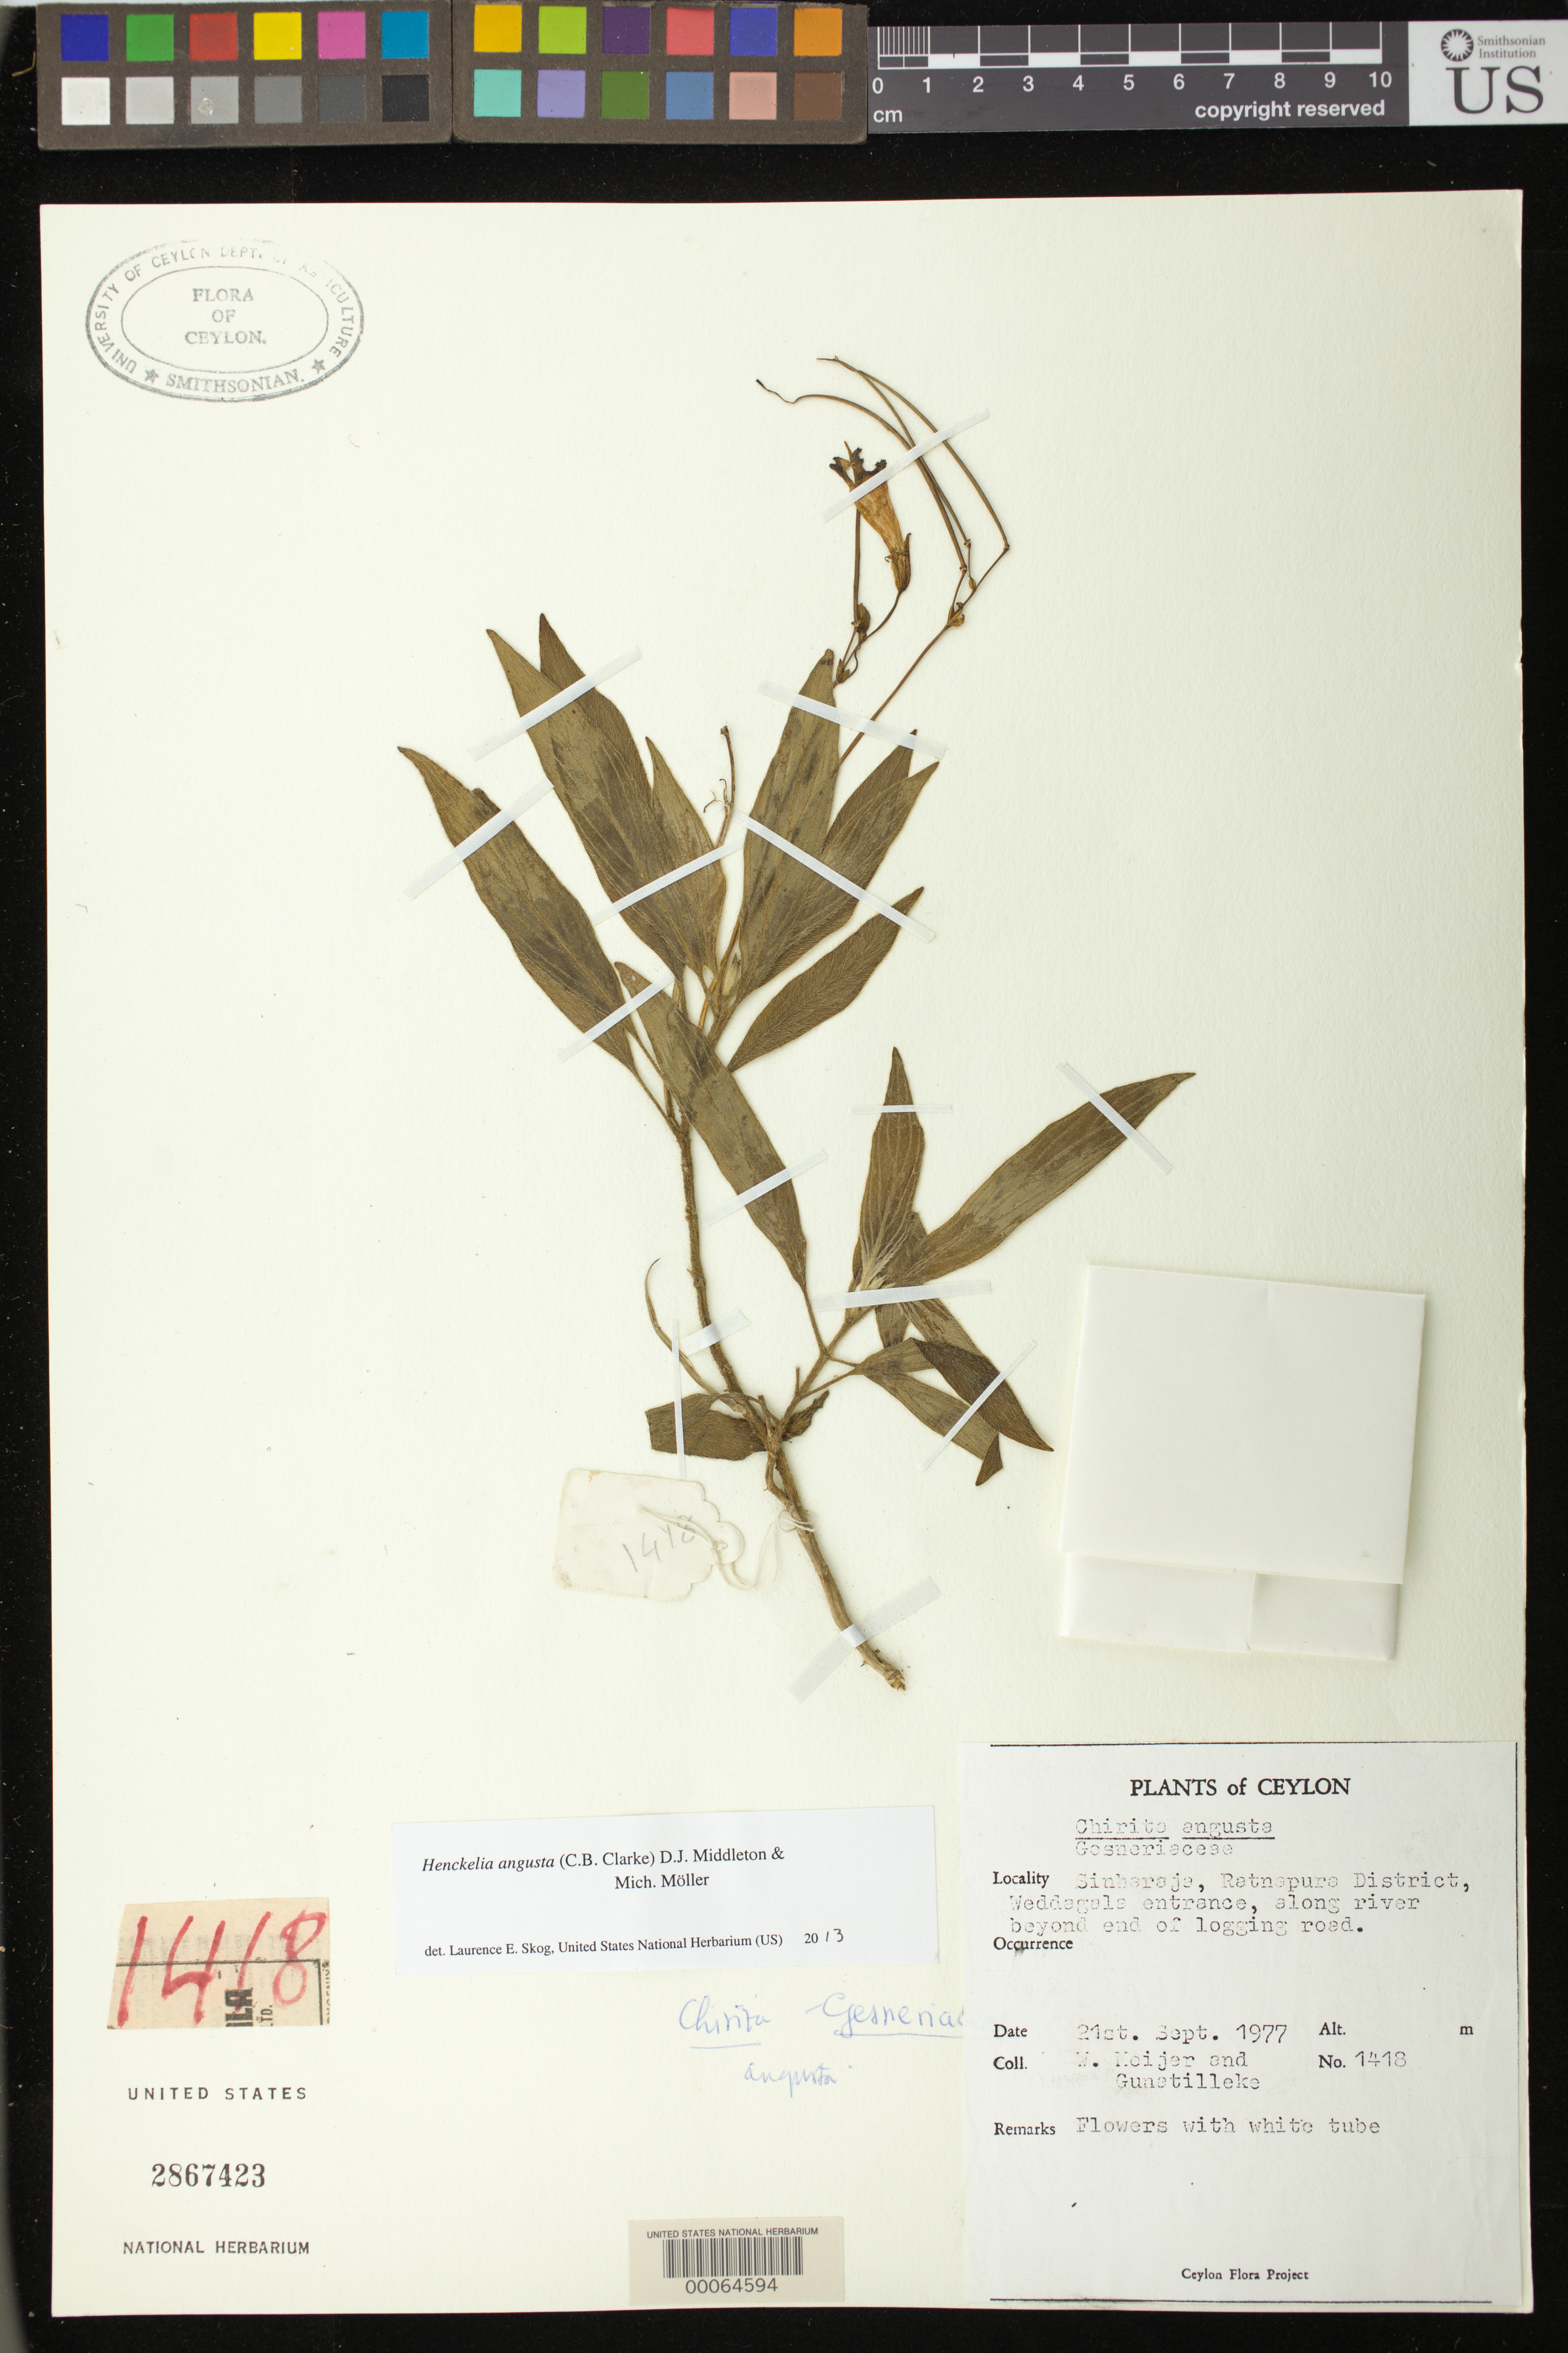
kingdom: Plantae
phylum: Tracheophyta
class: Magnoliopsida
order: Lamiales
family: Gesneriaceae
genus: Henckelia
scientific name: Henckelia angusta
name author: (C.B. Clarke) D.J. Middleton & Mich. Möller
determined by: Skog, Laurence E.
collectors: W. Meijer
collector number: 1418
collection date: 1977-09-21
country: Sri Lanka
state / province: Sabaragamuwa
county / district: Ratnapura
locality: Weddegala entrance, along river beyond end of logging road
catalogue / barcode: US 2867423